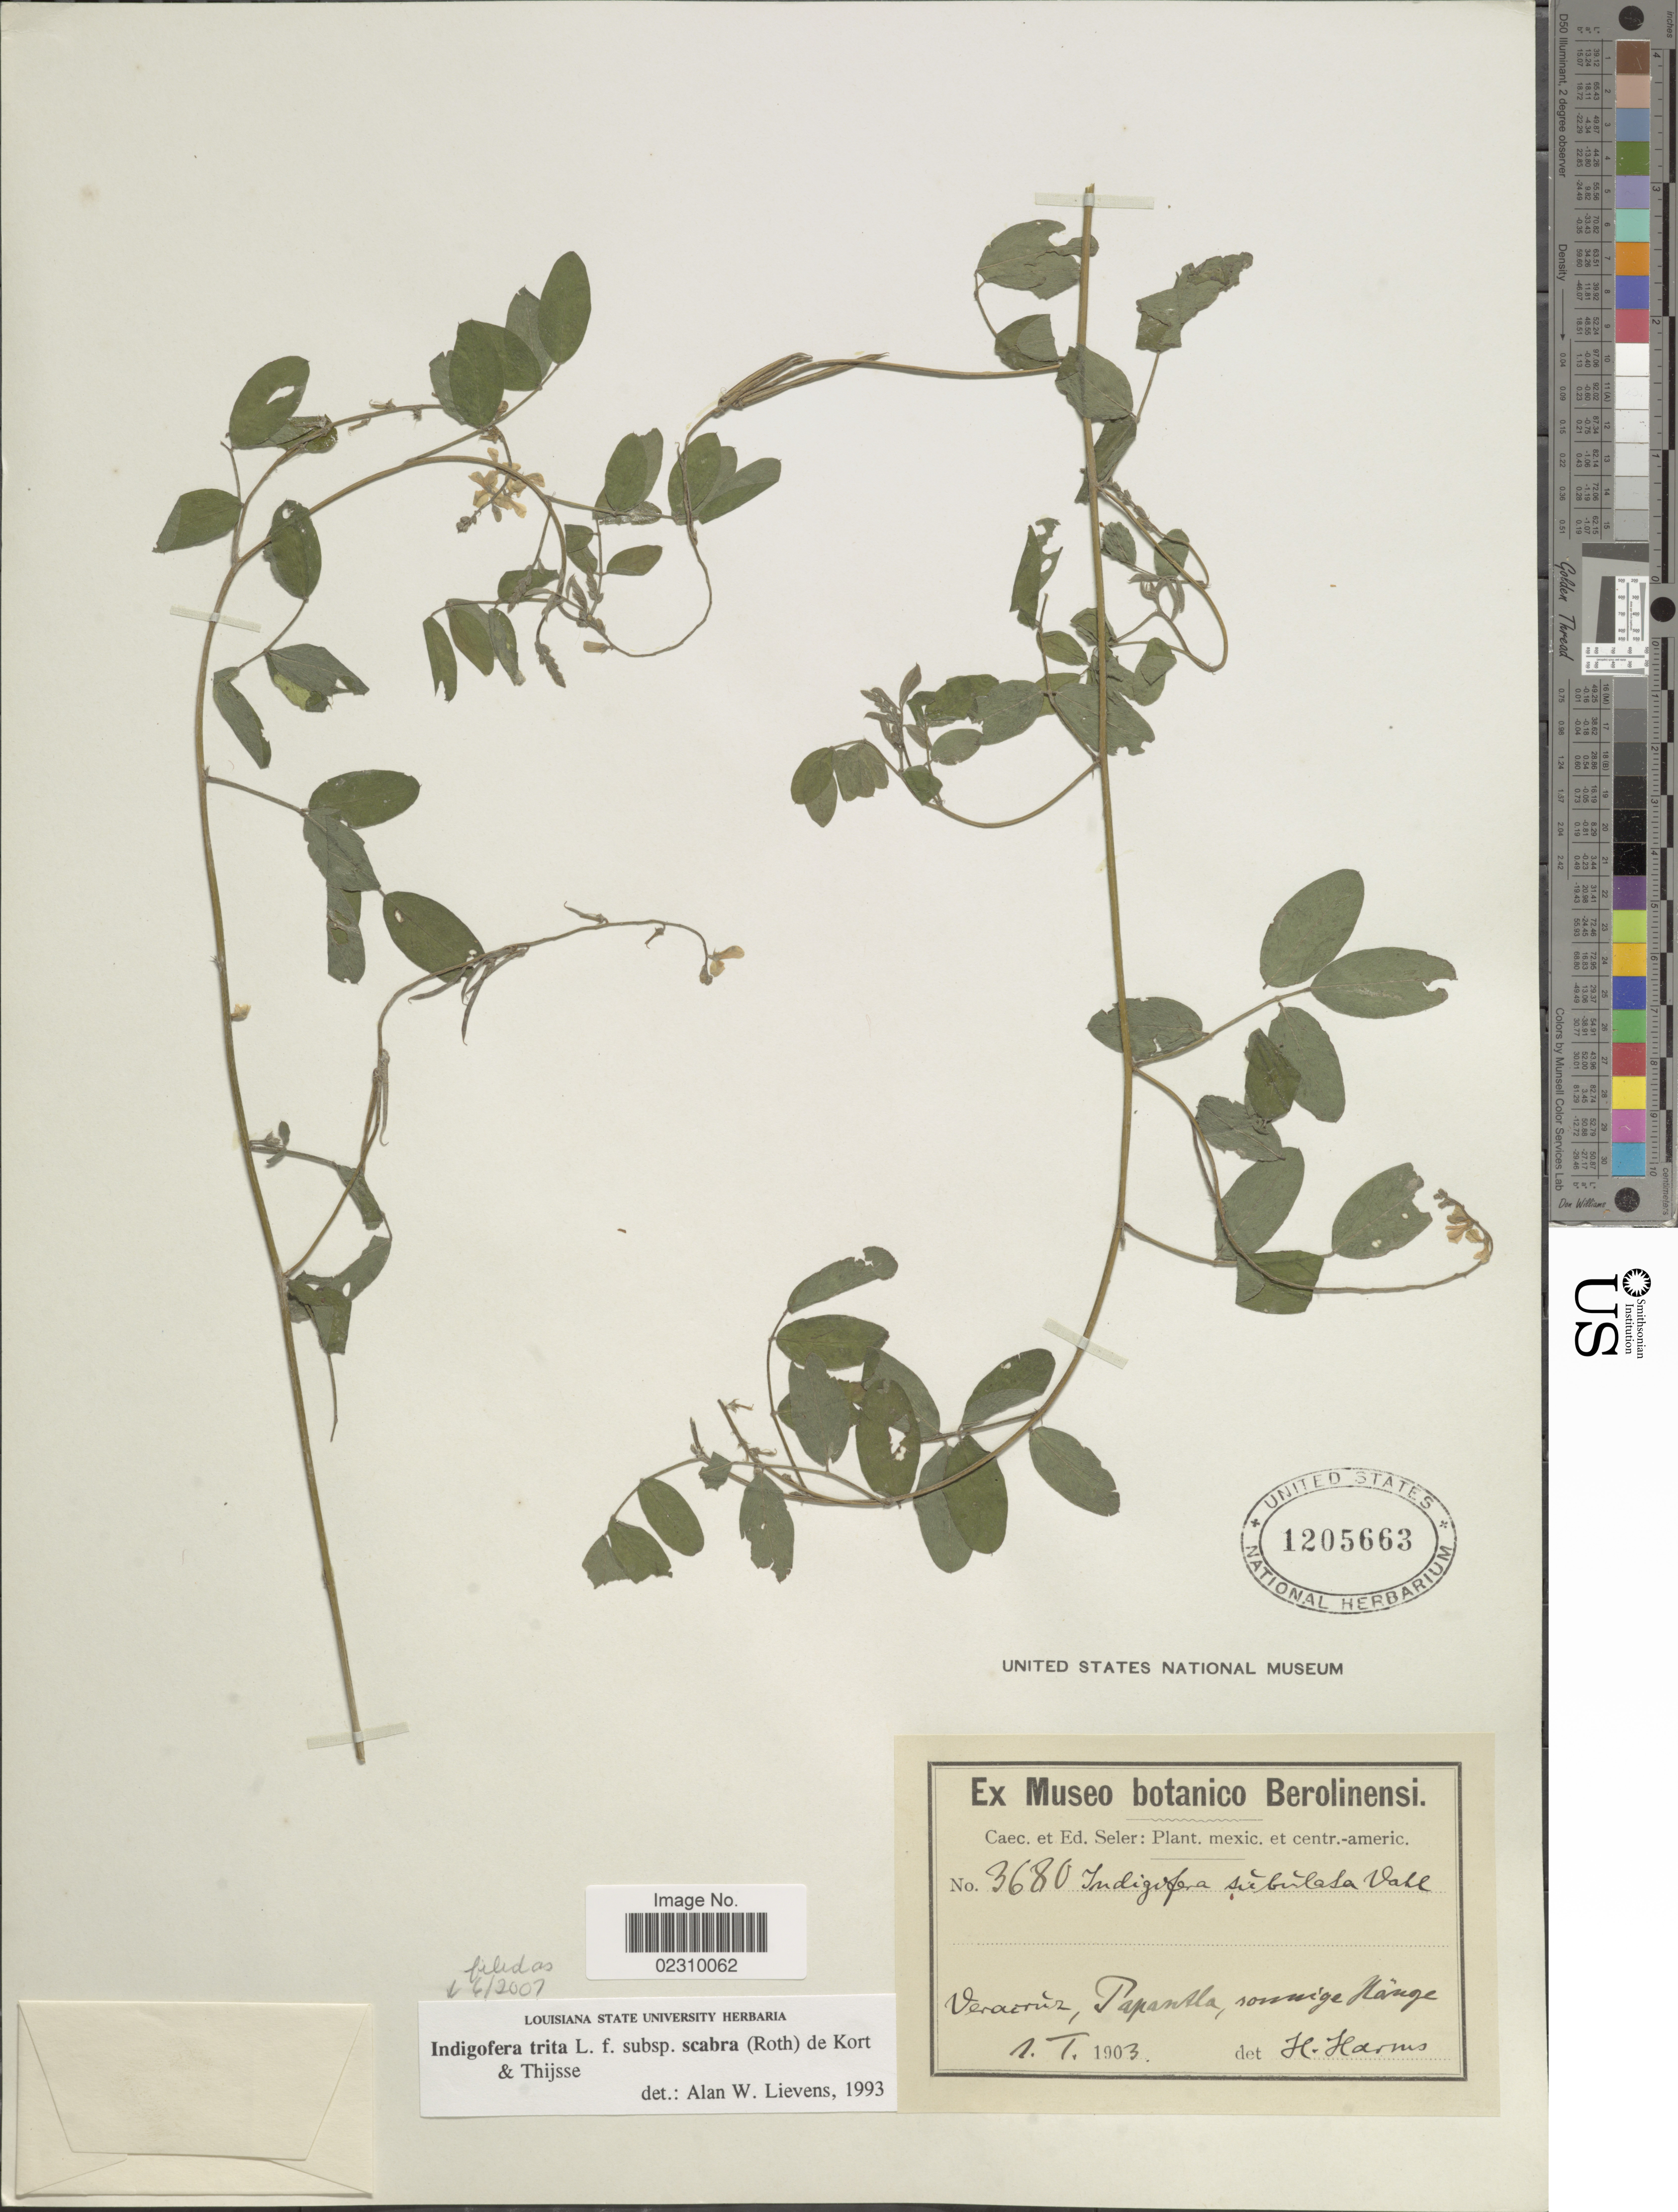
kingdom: Plantae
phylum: Tracheophyta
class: Magnoliopsida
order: Fabales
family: Fabaceae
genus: Indigofera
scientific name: Indigofera trita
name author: L. f.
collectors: ex Caec. et Ed Seler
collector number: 3680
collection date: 1903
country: Mexico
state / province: Veracruz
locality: Papantla, sonnige Hange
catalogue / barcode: US 1205663